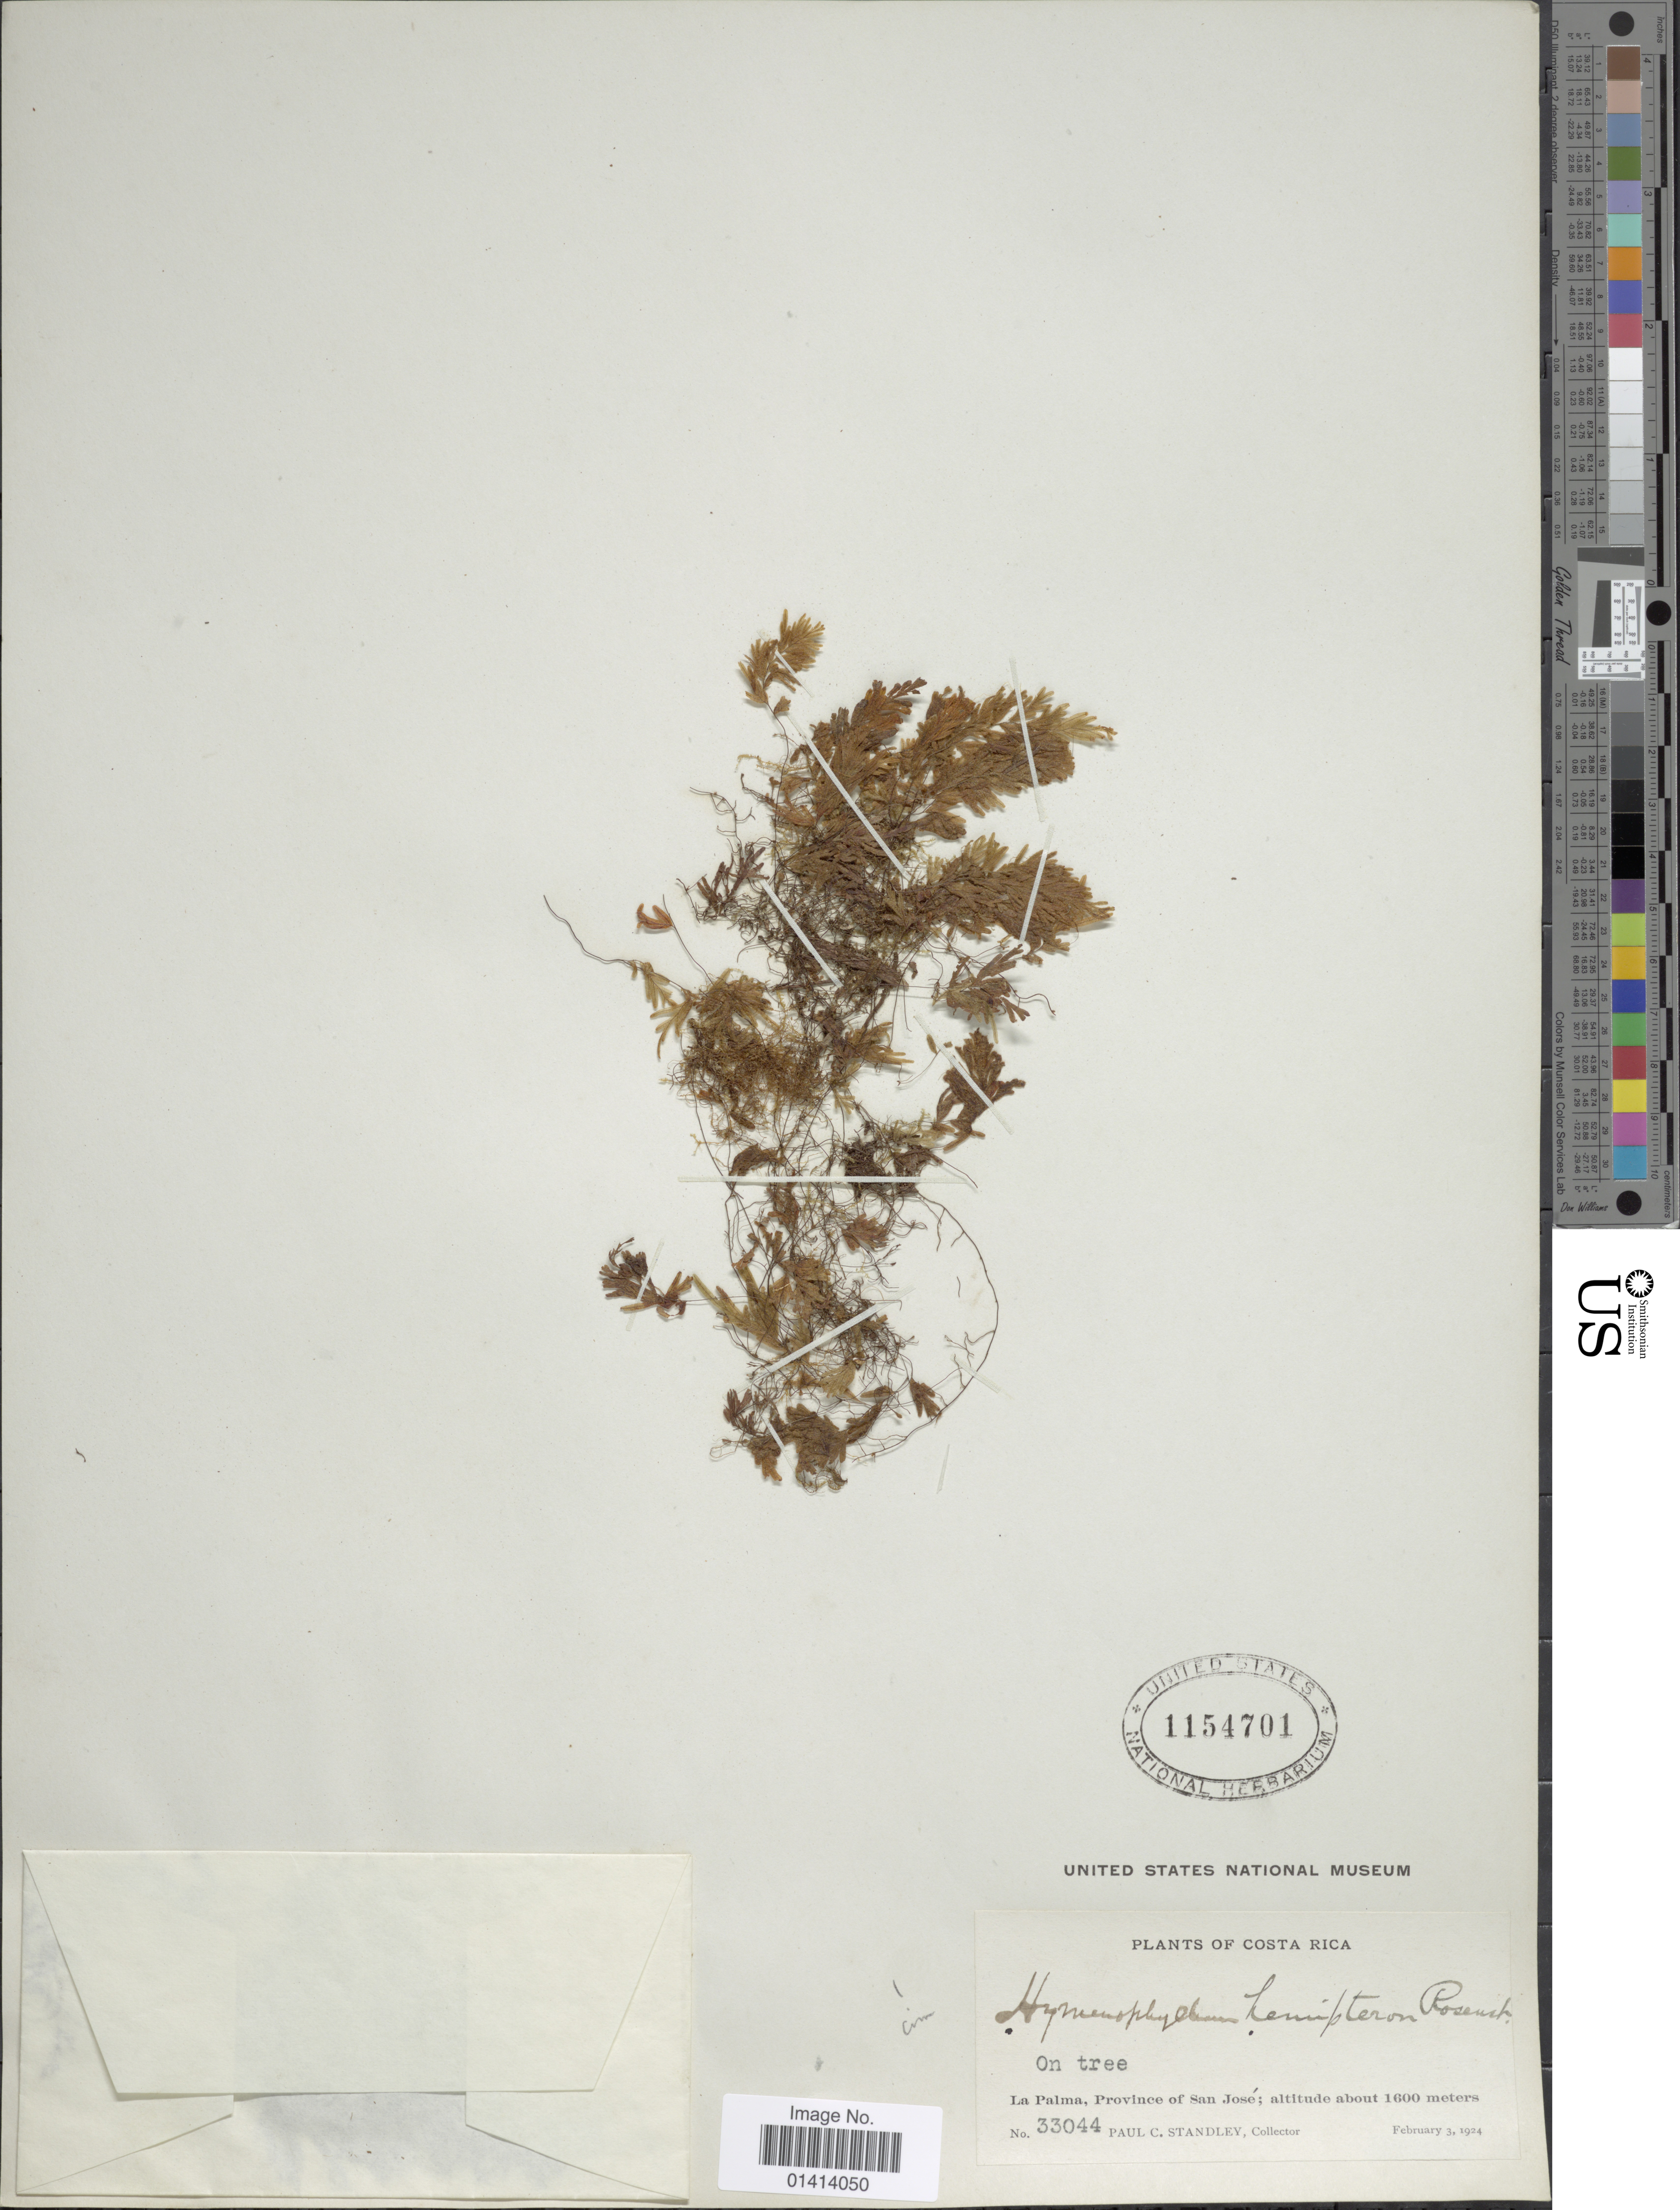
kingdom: Plantae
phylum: Tracheophyta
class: Polypodiopsida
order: Hymenophyllales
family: Hymenophyllaceae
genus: Hymenophyllum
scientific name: Hymenophyllum hemipteron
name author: Rosenst.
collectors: P. C. Standley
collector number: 33044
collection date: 1924-02-03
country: Costa Rica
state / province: San José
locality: La Palma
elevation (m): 1600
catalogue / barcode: US 1154701